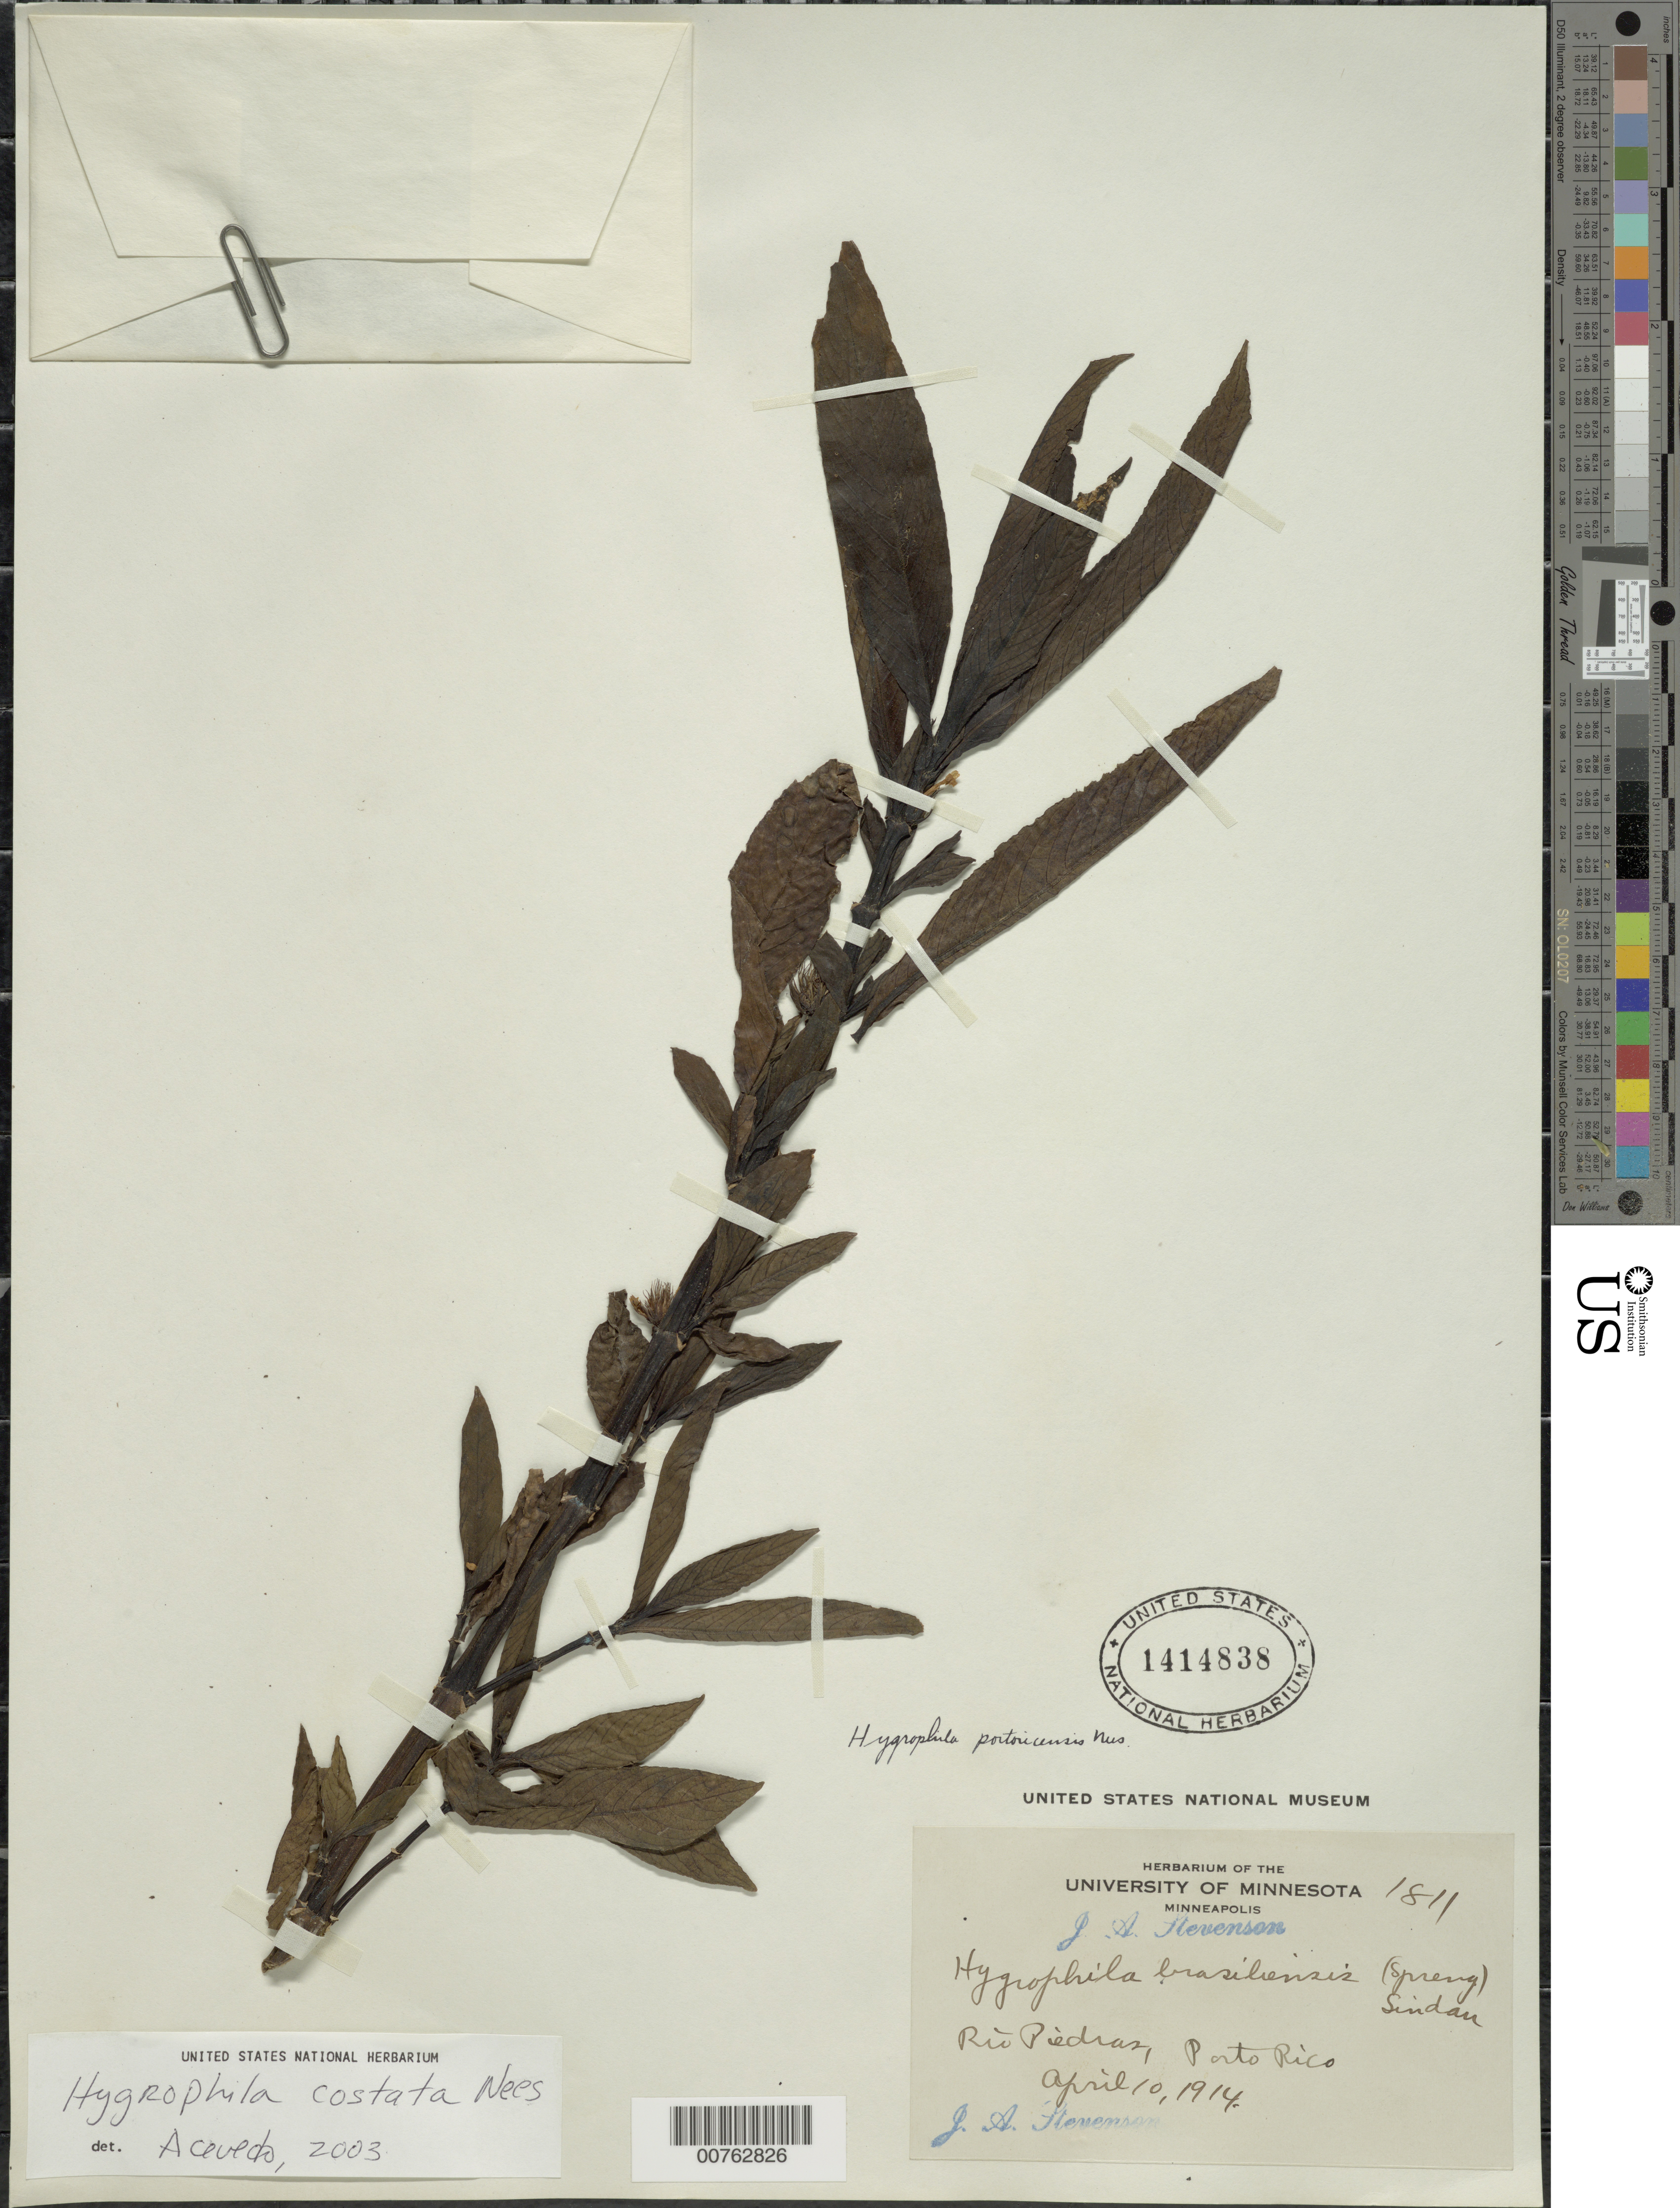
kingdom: Plantae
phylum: Tracheophyta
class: Magnoliopsida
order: Lamiales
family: Acanthaceae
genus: Hygrophila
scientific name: Hygrophila costata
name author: Nees & T. Nees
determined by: Acevedo-Rodríguez, P., (BOT), Smithsonian Institution - National Museum of Natural History (UNITED STATES)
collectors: J. Stevenson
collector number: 1811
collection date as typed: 10 Apr 1914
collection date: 1914-04-10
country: Puerto Rico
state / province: San Juan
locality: Río Piedras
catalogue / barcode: US 1414838